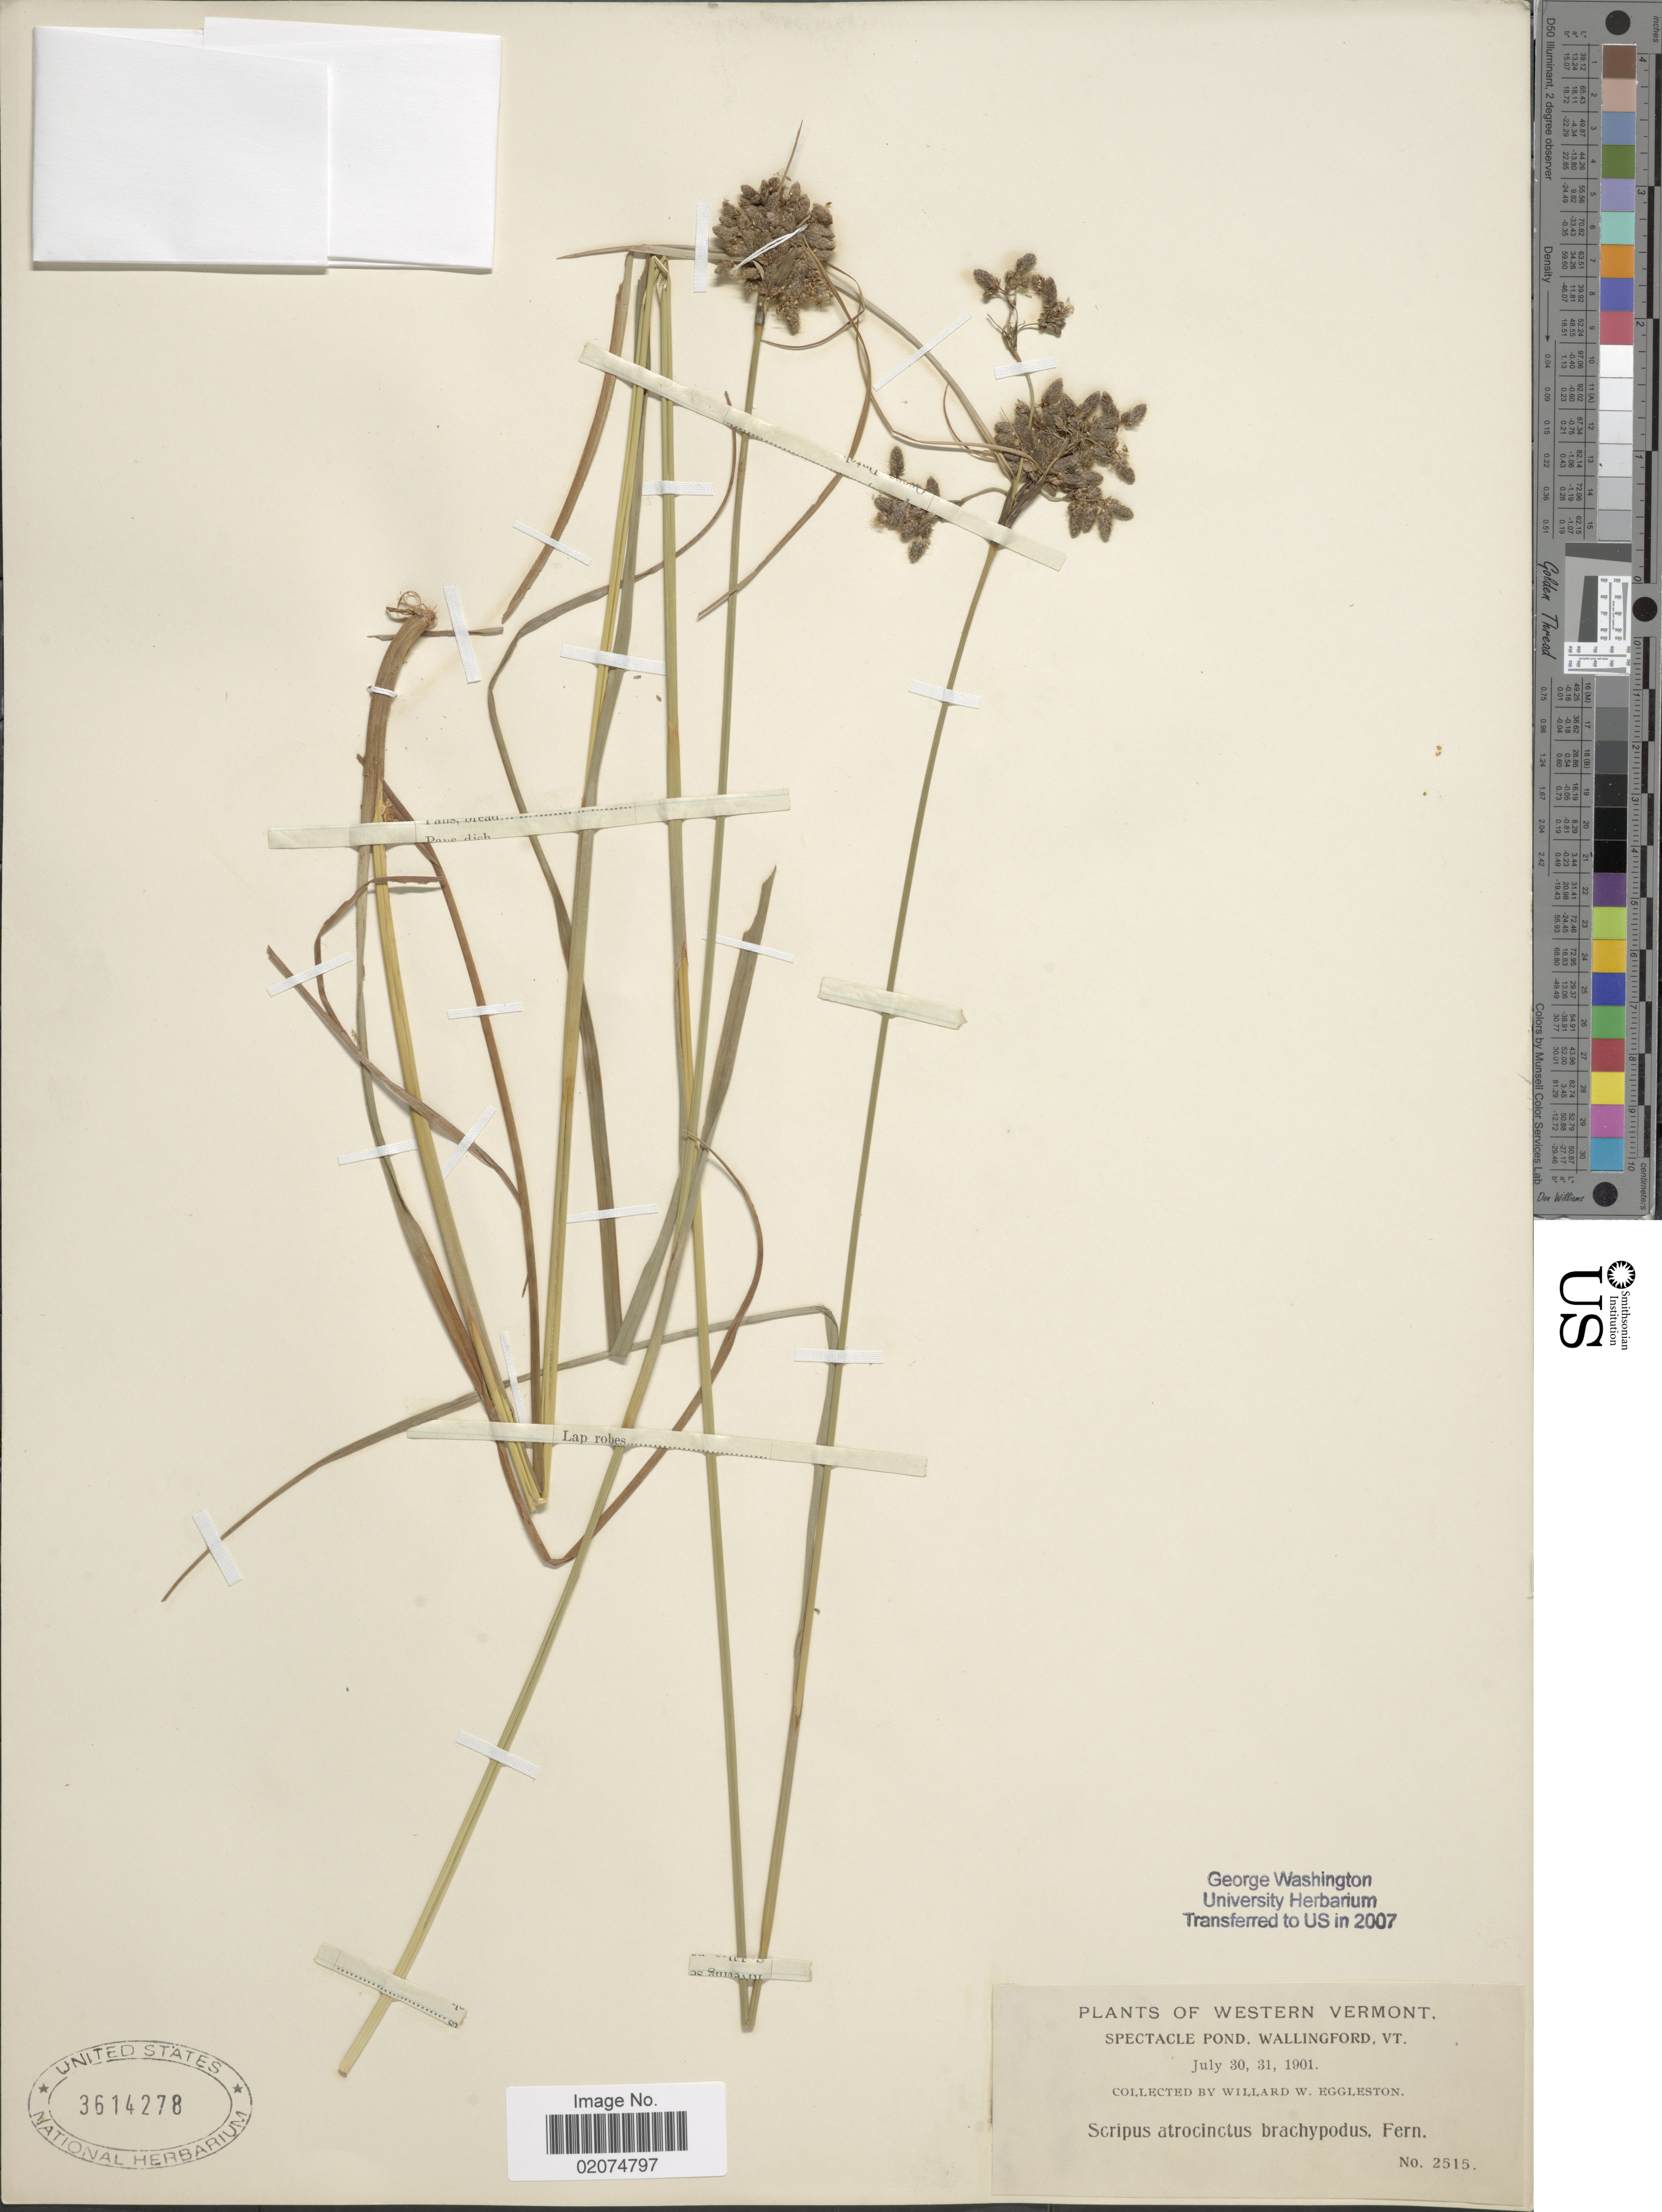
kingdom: Plantae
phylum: Tracheophyta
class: Liliopsida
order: Poales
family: Cyperaceae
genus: Scirpus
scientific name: Scirpus atrocinctus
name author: Fernald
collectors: W. W. Eggleston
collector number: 2515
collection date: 1901-07-30/1901-07-31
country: United States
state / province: Vermont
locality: Western Vermont, Spectacle Pond, Wallingford, Vt.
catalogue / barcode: US 3614278